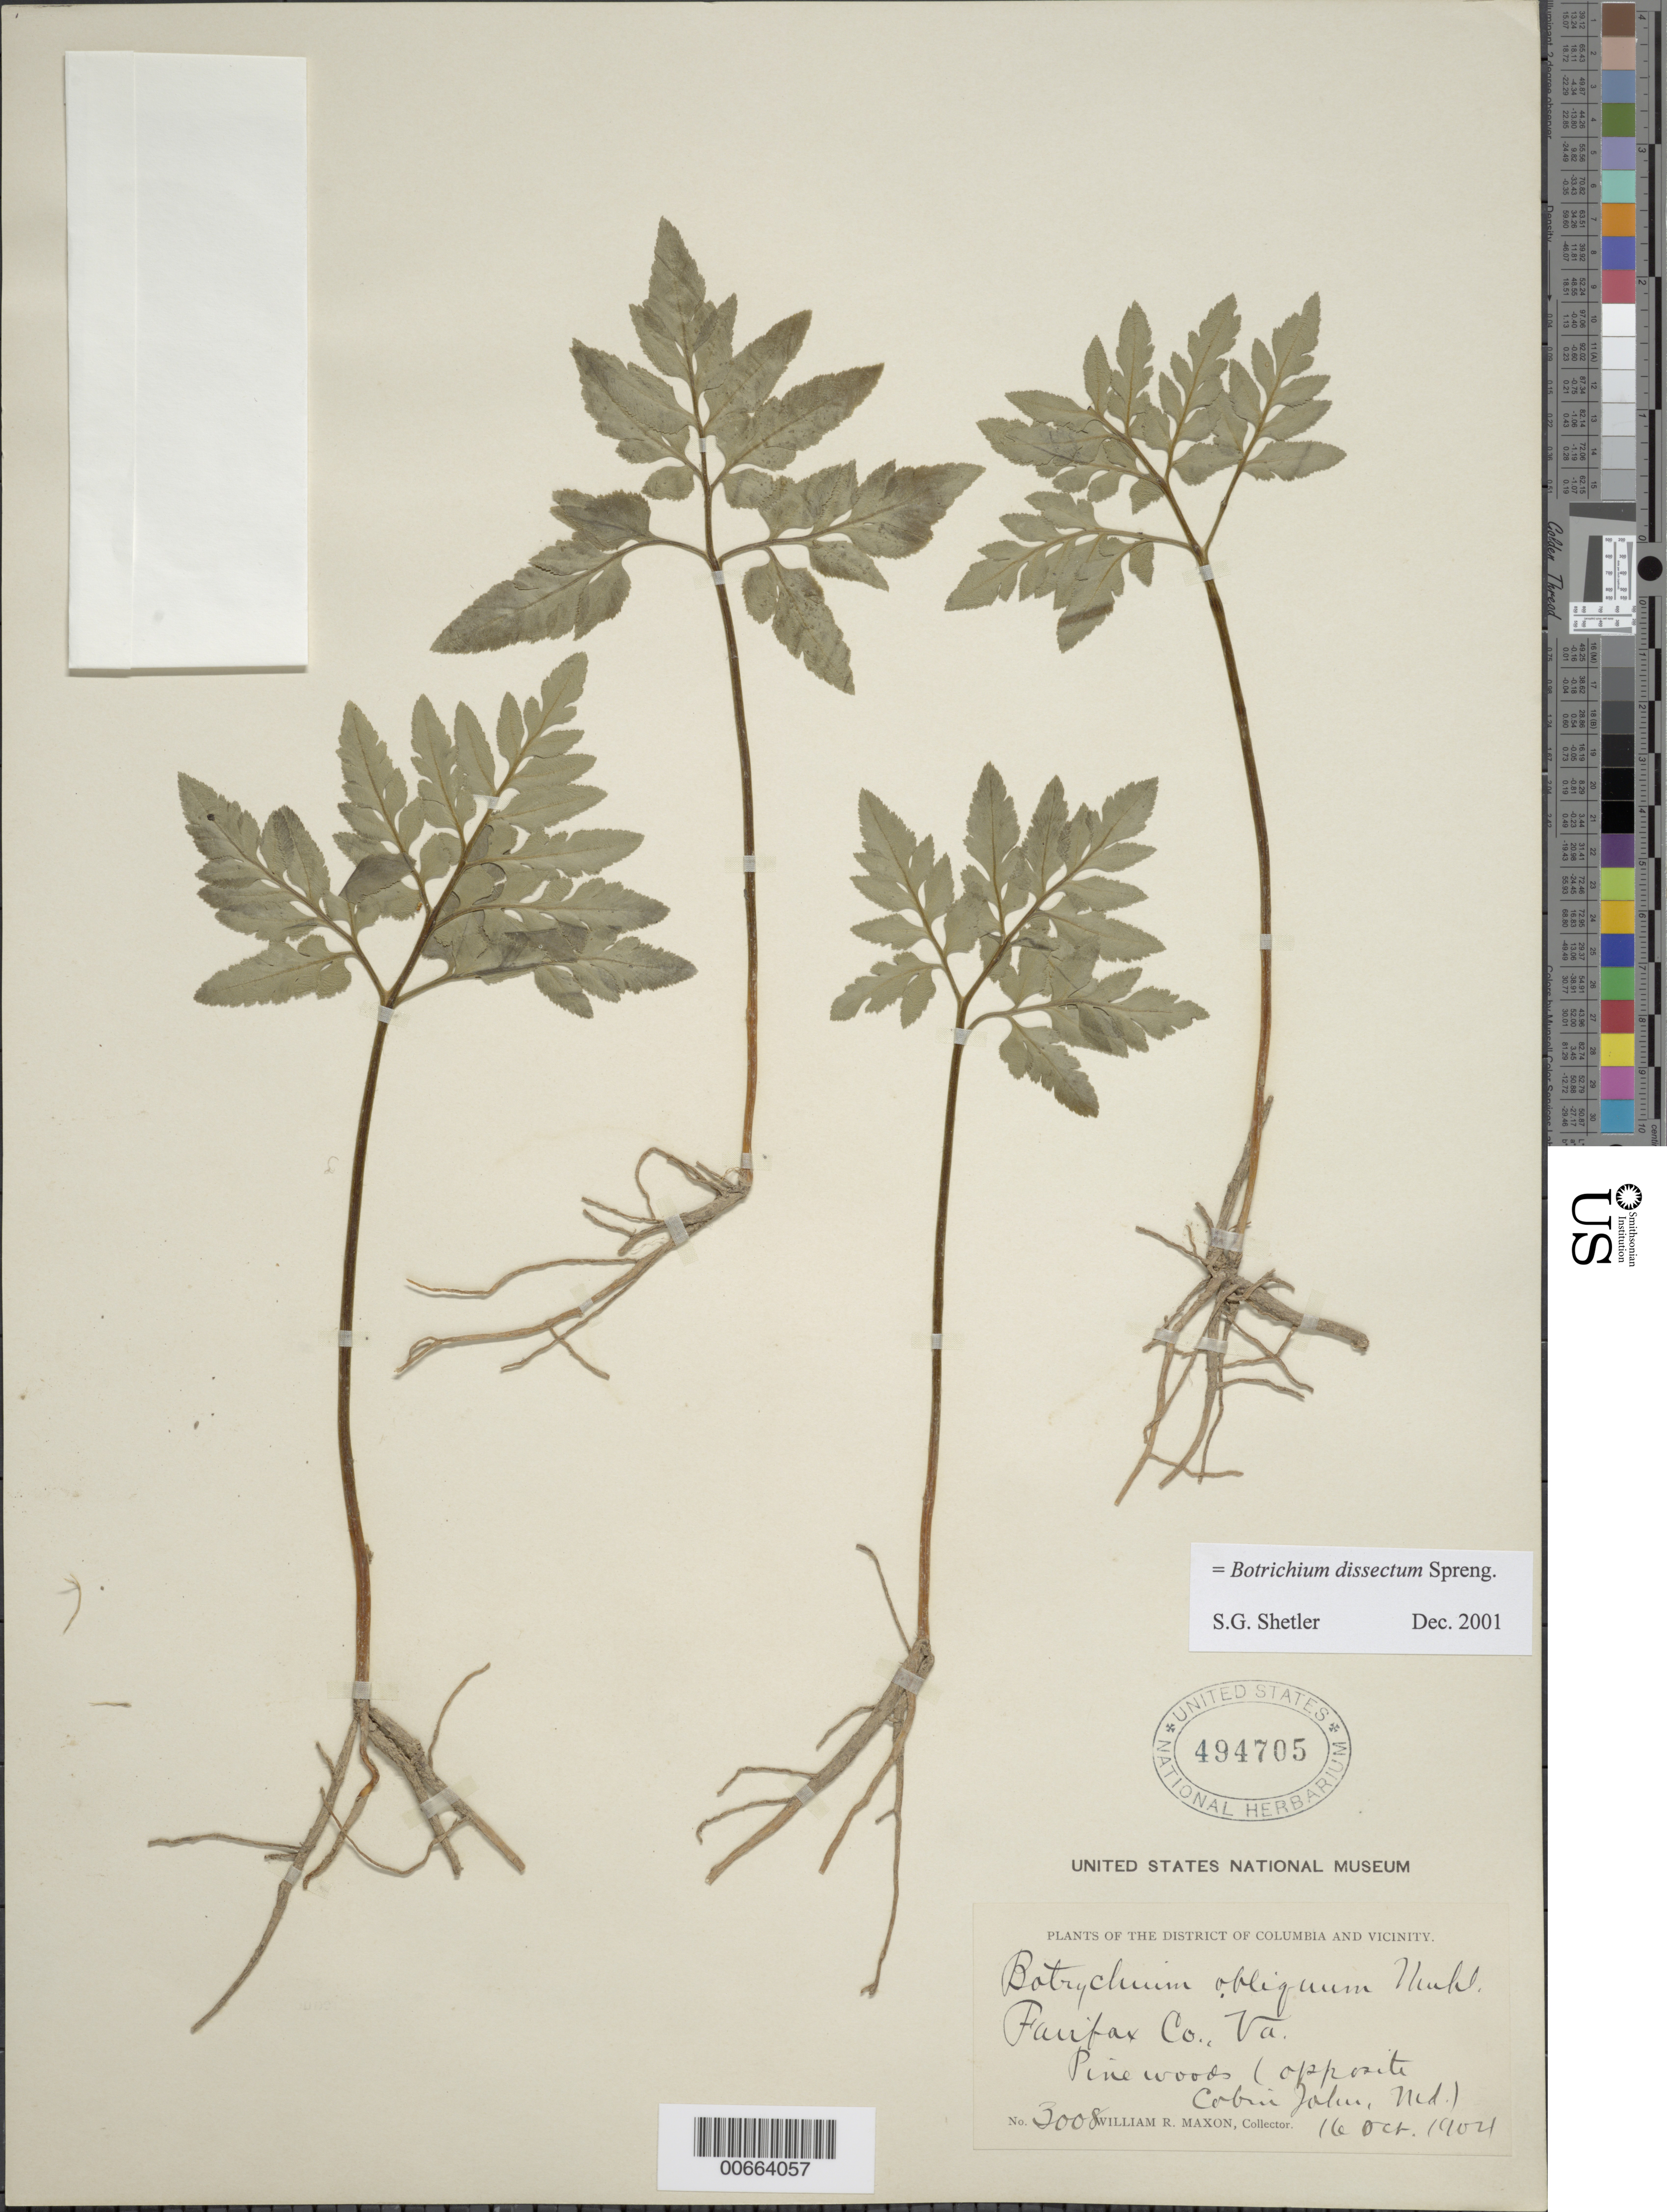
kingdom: Plantae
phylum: Tracheophyta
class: Polypodiopsida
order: Ophioglossales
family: Ophioglossaceae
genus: Botrychium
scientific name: Botrychium dissectum var. obliquum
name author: Clute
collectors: W. Palmer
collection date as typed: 16 Oct 1904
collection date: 1904-10-16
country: United States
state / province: Virginia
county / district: Fairfax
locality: Cabin John, opposite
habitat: Pine woods.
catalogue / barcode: US 494705